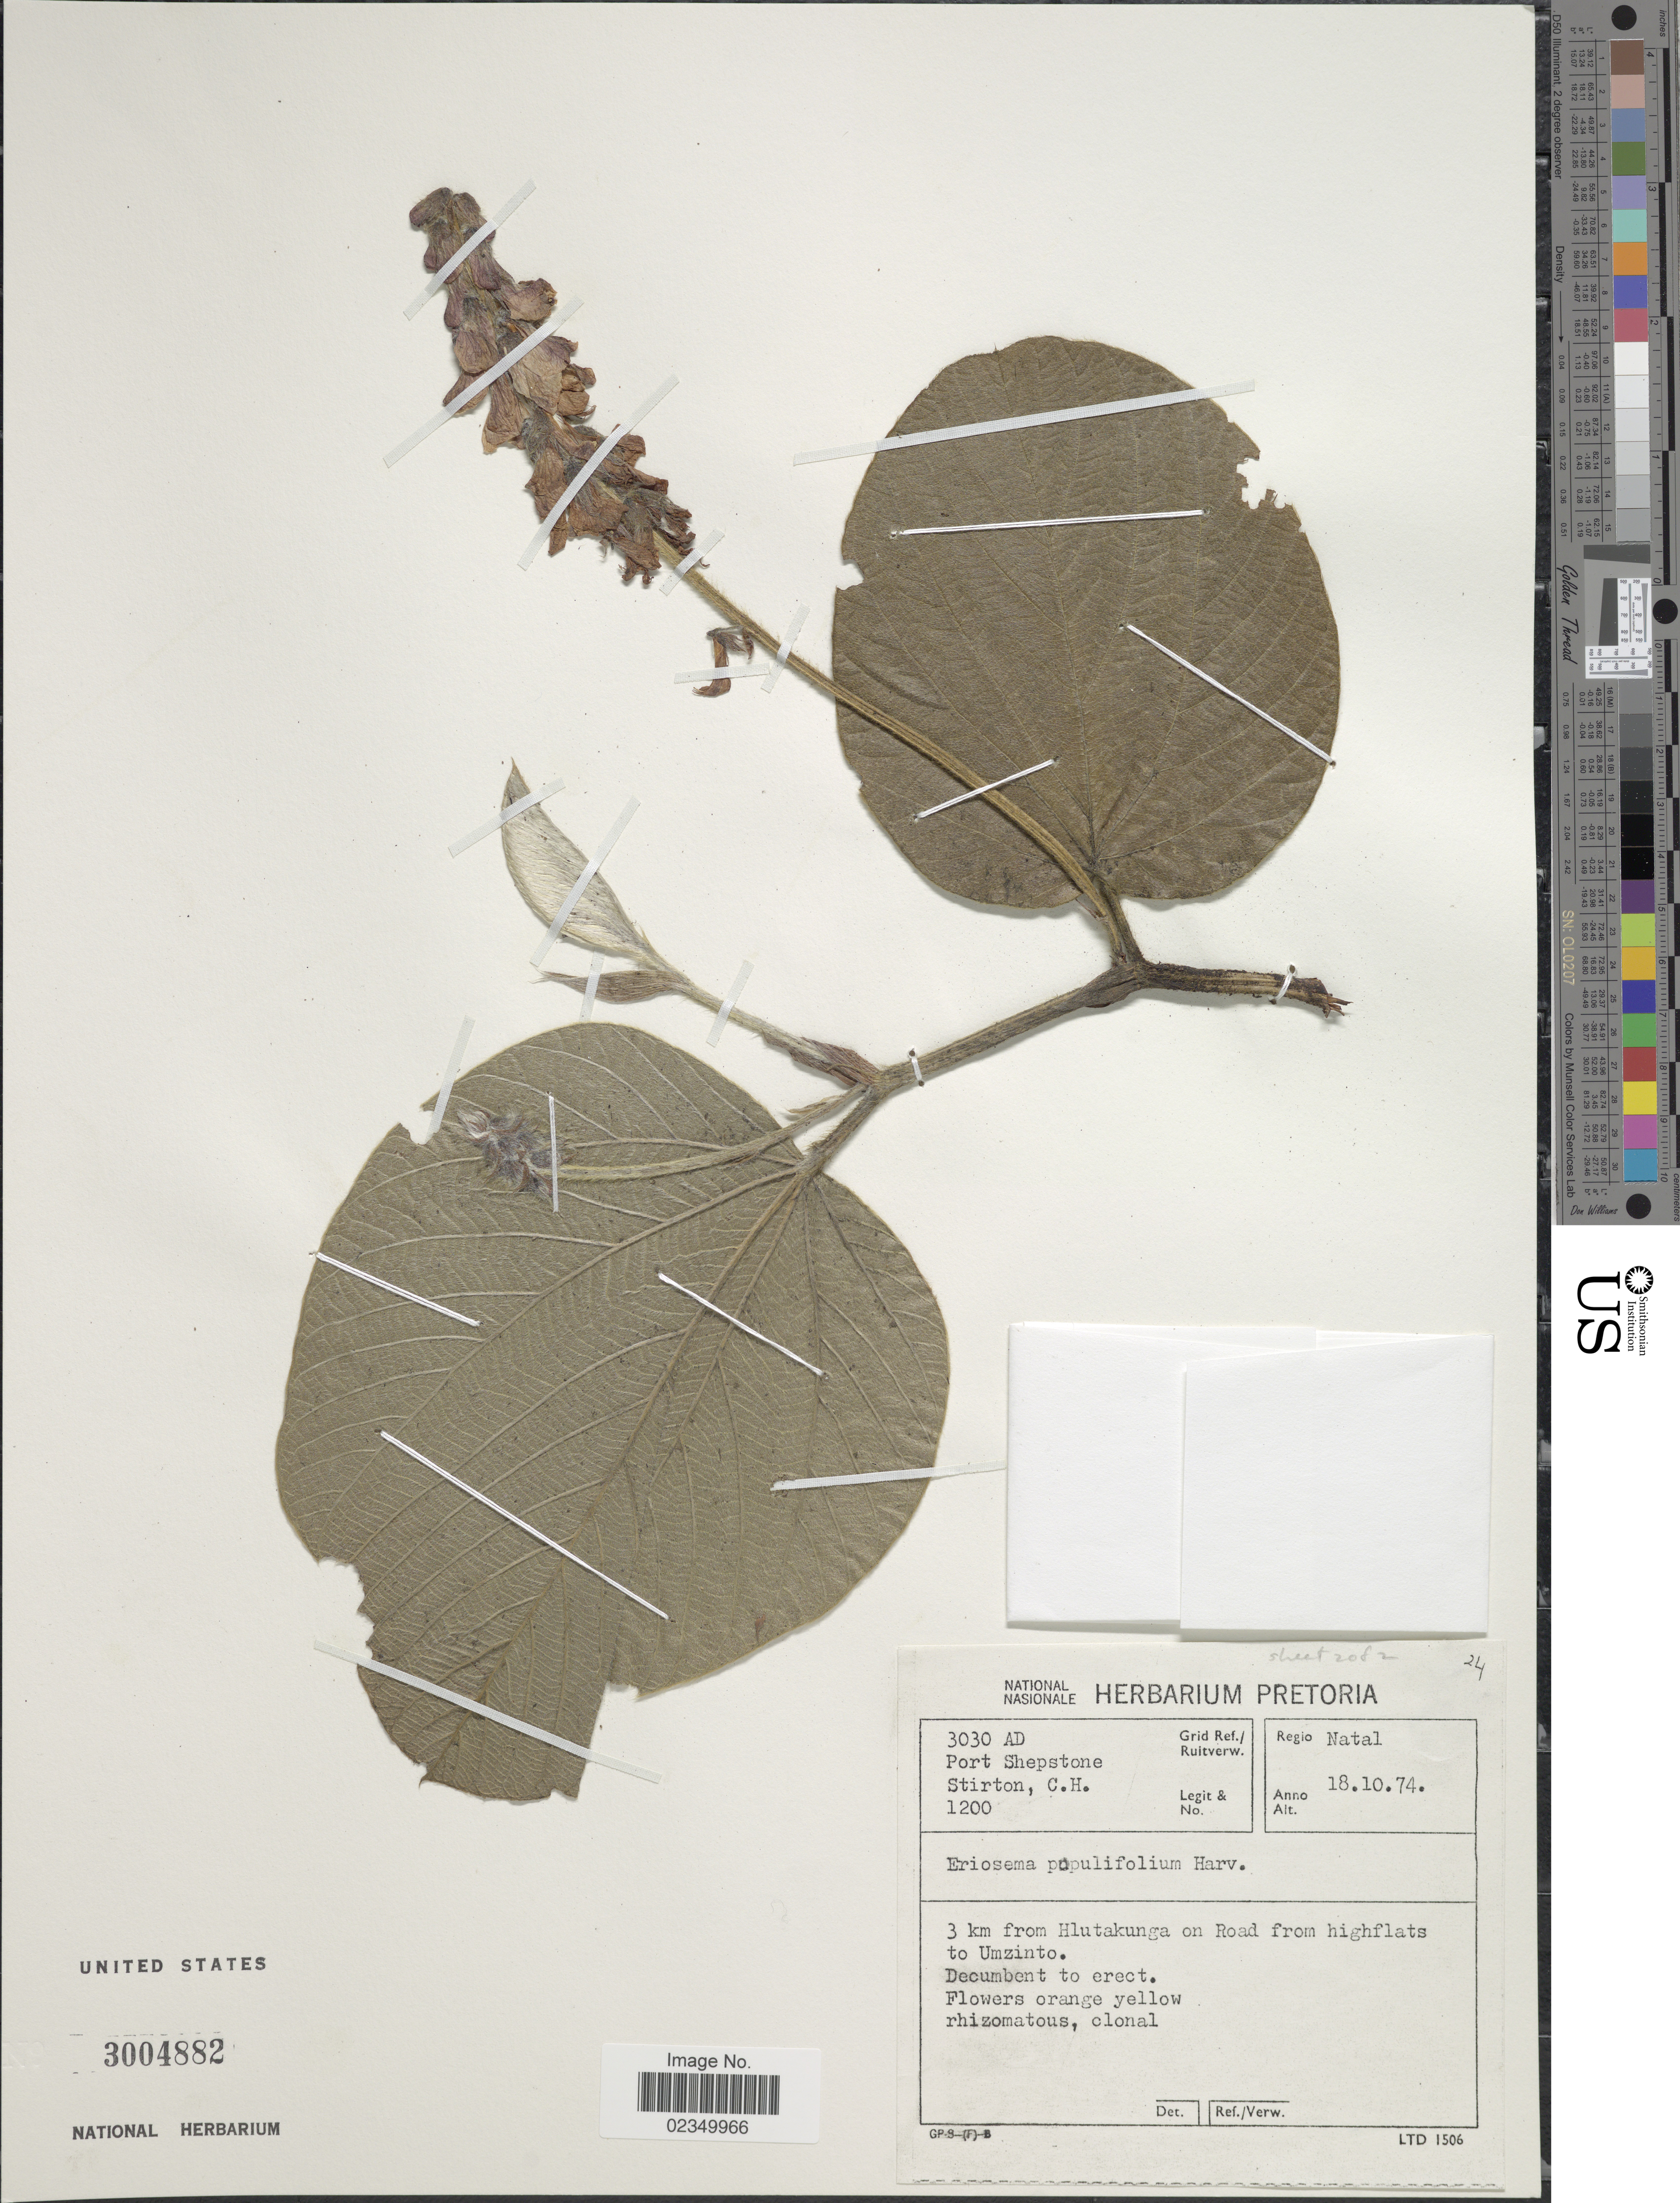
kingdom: Plantae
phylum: Tracheophyta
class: Magnoliopsida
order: Fabales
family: Fabaceae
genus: Eriosema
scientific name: Eriosema populifolium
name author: Harv.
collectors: C. H. Stirton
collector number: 1200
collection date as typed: Transcribed d/m/y: 18/10/74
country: South Africa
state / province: KwaZulu-Natal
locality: Regio Natal, 3030AD Port Shepstone. 3 km from Hlutakunga on Road from highflats to Umzinto.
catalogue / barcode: US 3004882